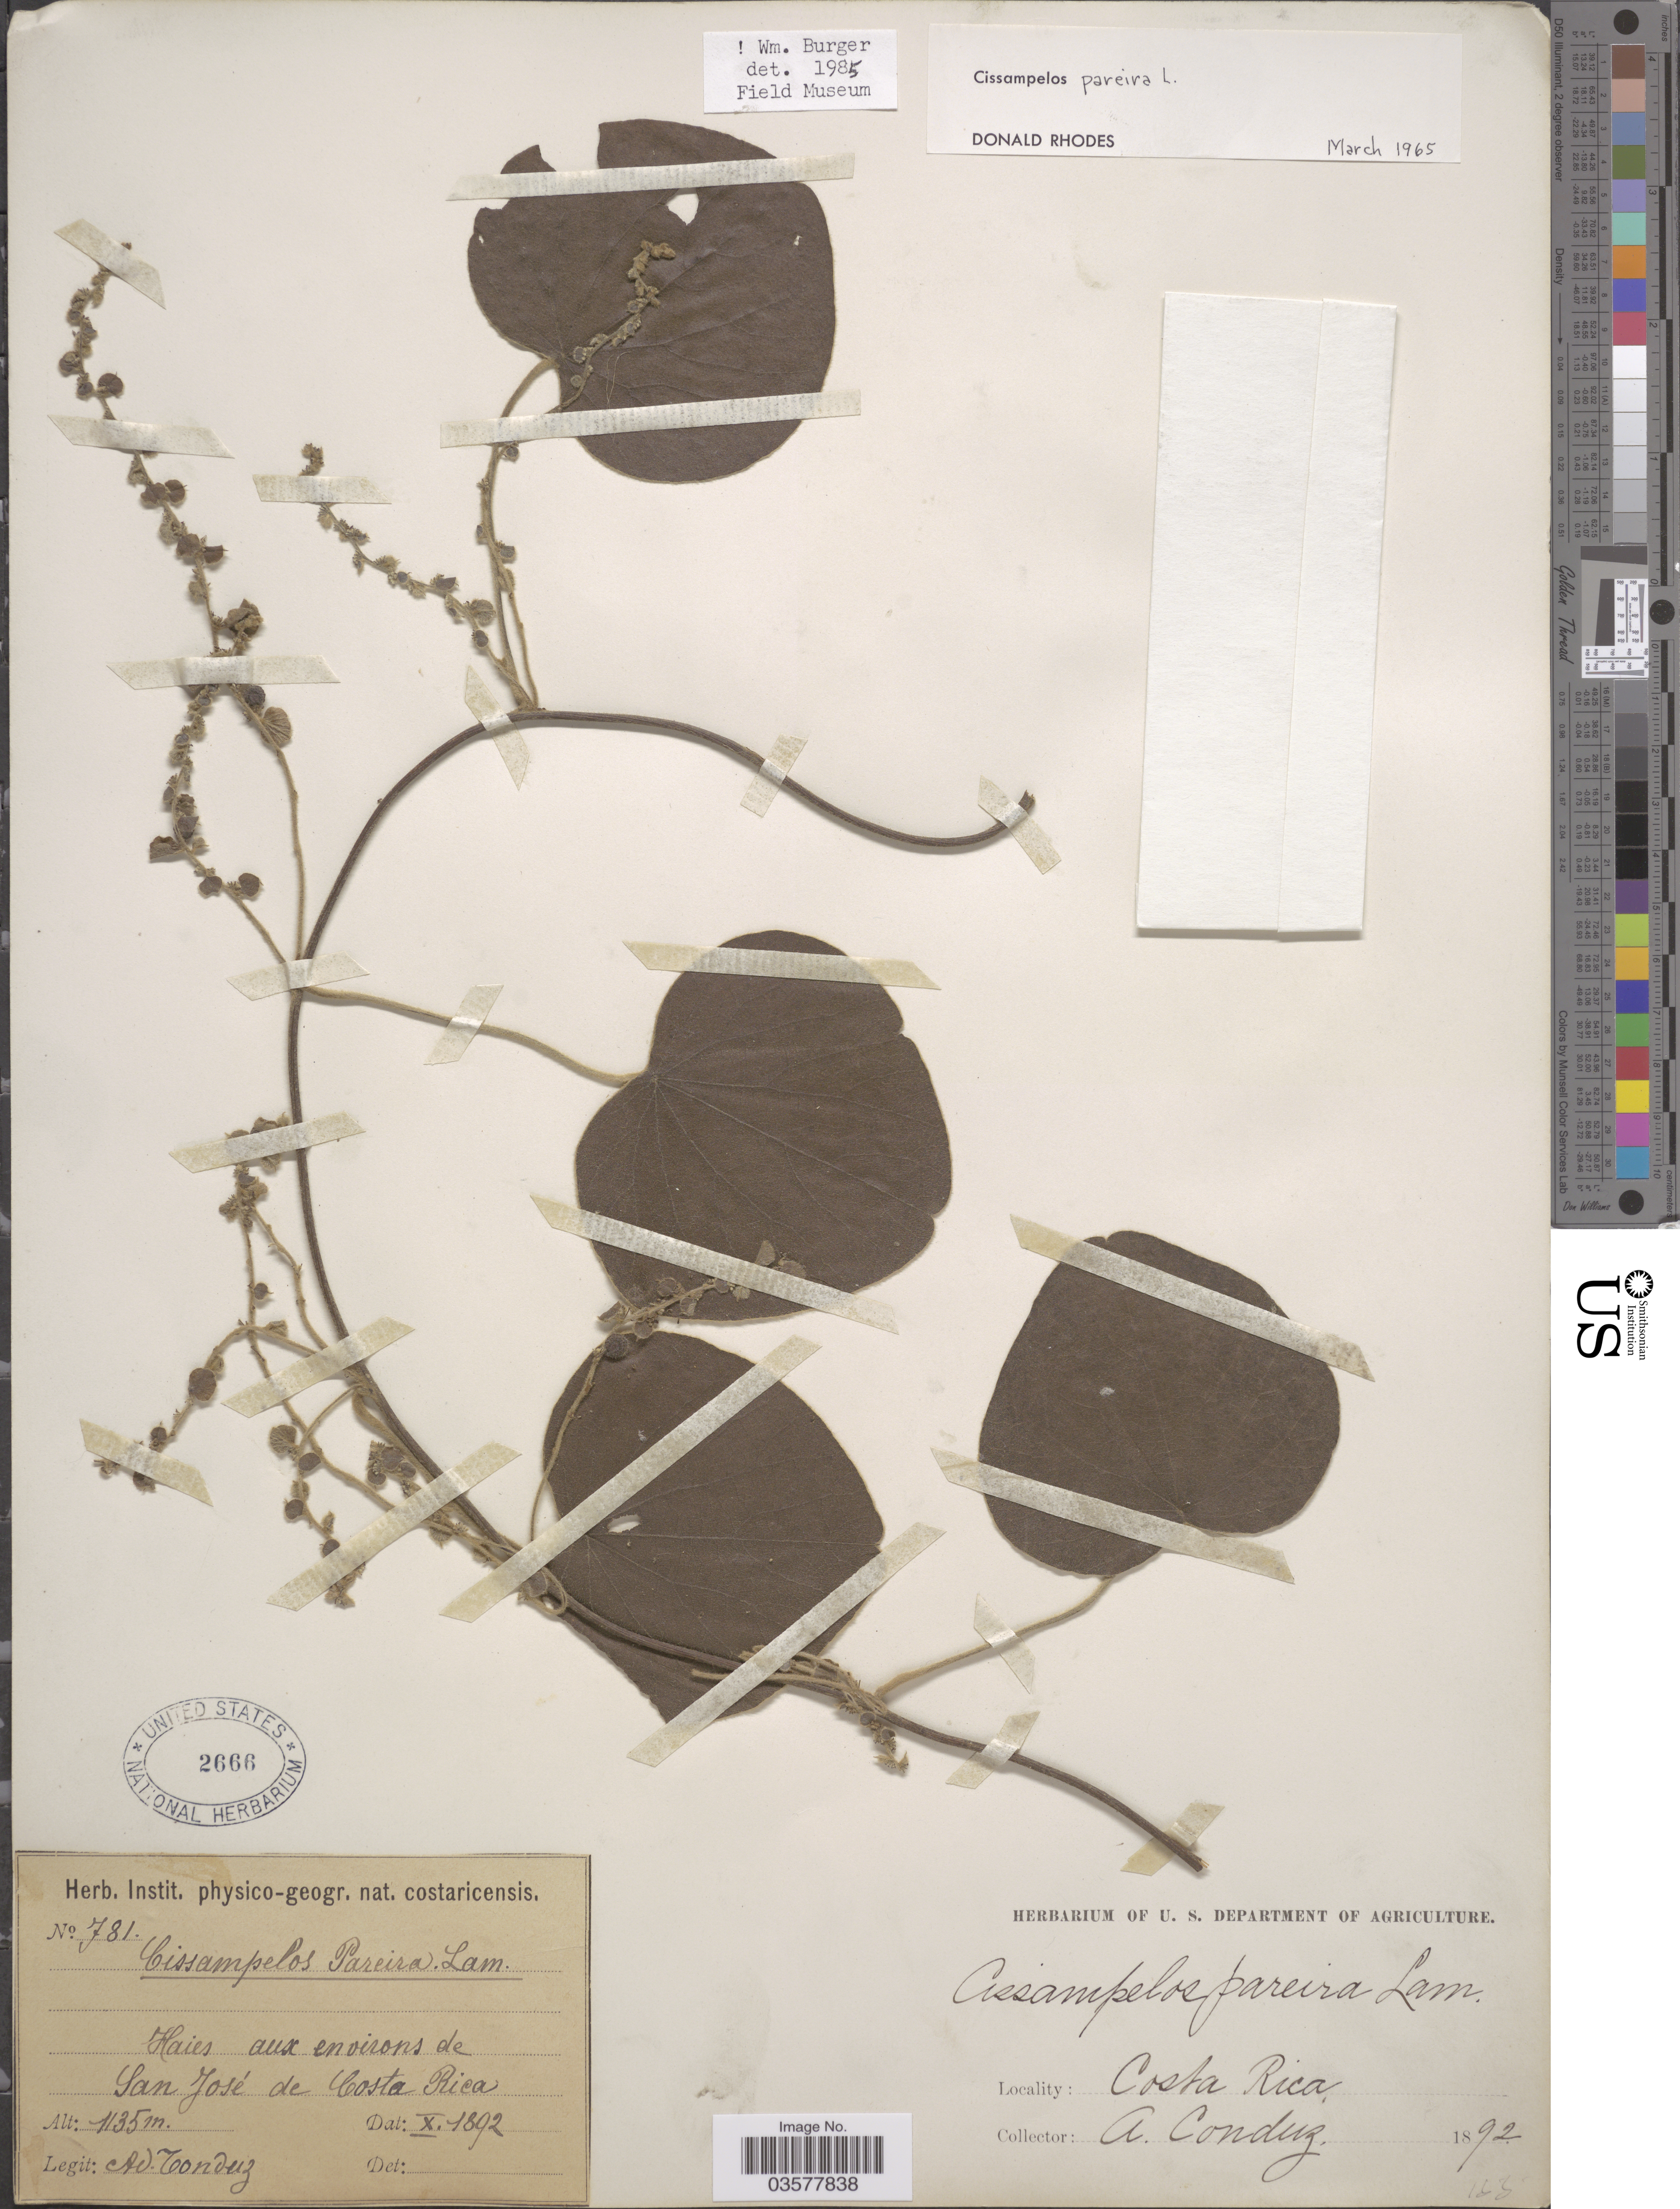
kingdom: Plantae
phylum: Tracheophyta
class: Magnoliopsida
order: Ranunculales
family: Menispermaceae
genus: Cissampelos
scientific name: Cissampelos pareira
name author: L.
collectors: A. Tonduz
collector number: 781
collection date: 1892-10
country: Costa Rica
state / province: San José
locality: Haies aux environs de San José de Costa Rica.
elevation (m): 1135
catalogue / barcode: US 2666